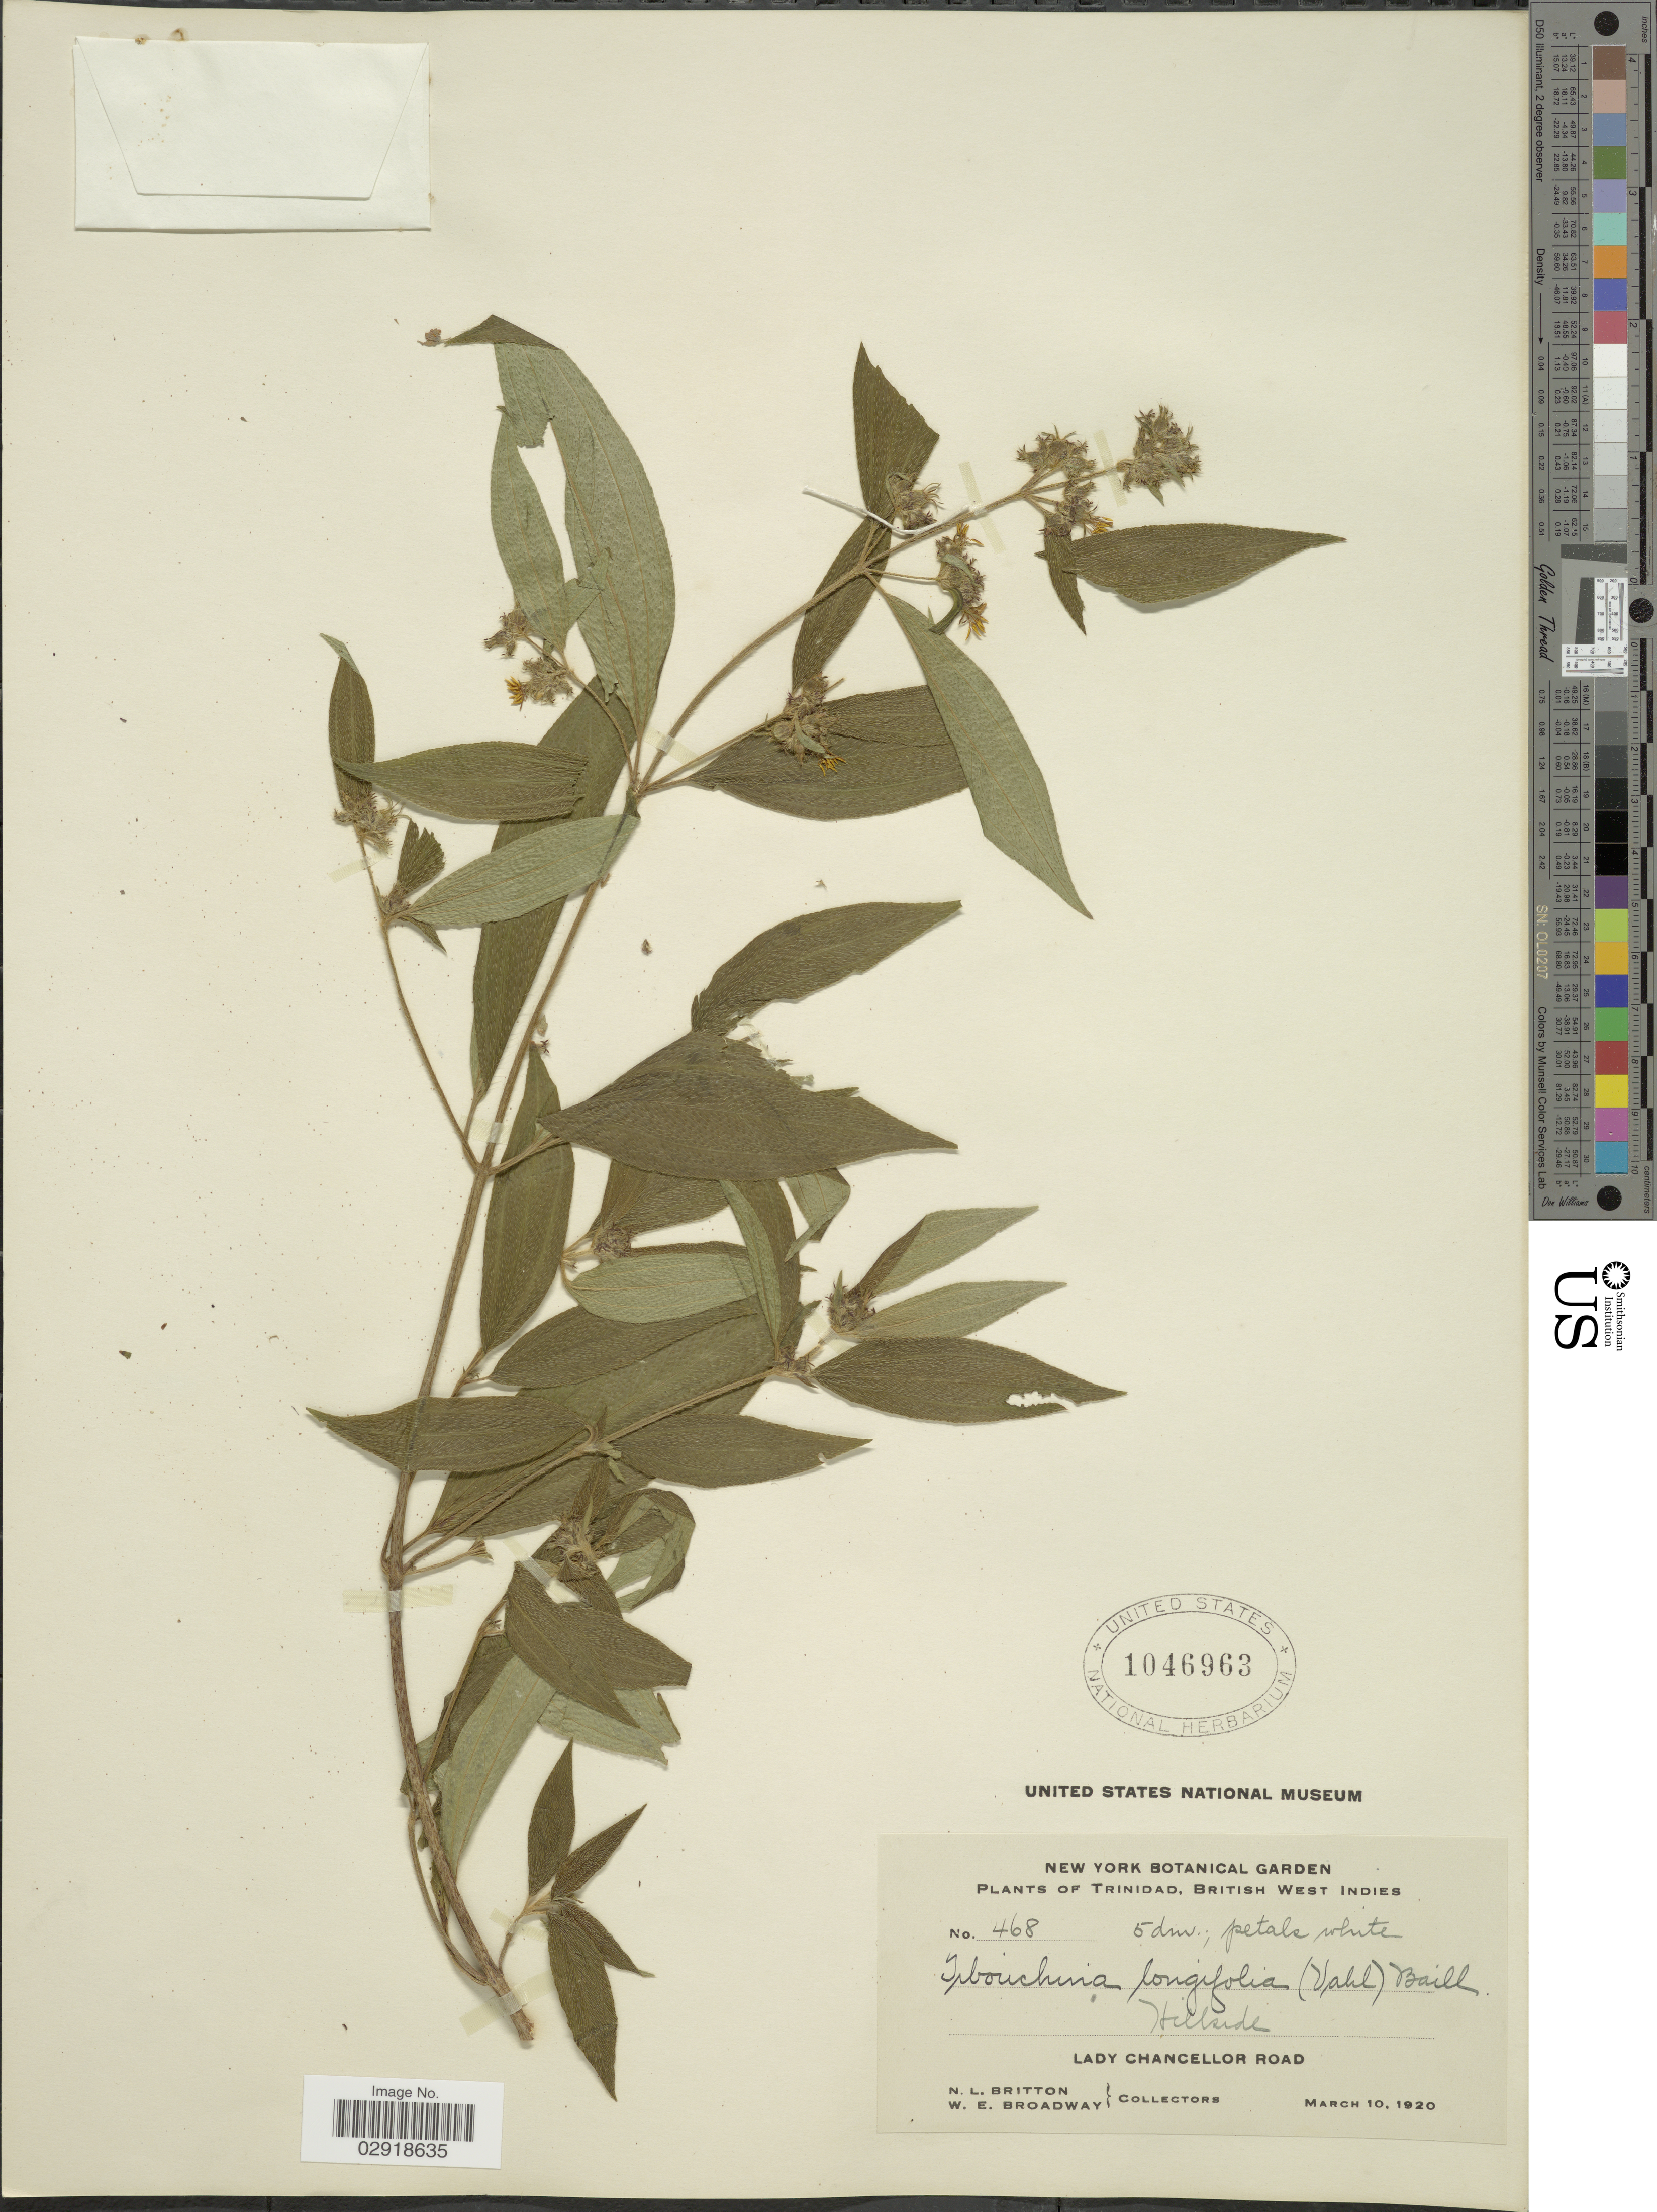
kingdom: Plantae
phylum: Tracheophyta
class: Magnoliopsida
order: Myrtales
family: Melastomataceae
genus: Chaetogastra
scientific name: Chaetogastra longifolia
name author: (Vahl) DC.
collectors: N. Britton & W. E. Broadway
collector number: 468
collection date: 1920-03-10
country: Trinidad and Tobago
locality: Trinidad, British West Indies. Hillside. Lady Chancellor Road.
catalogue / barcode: US 1046963